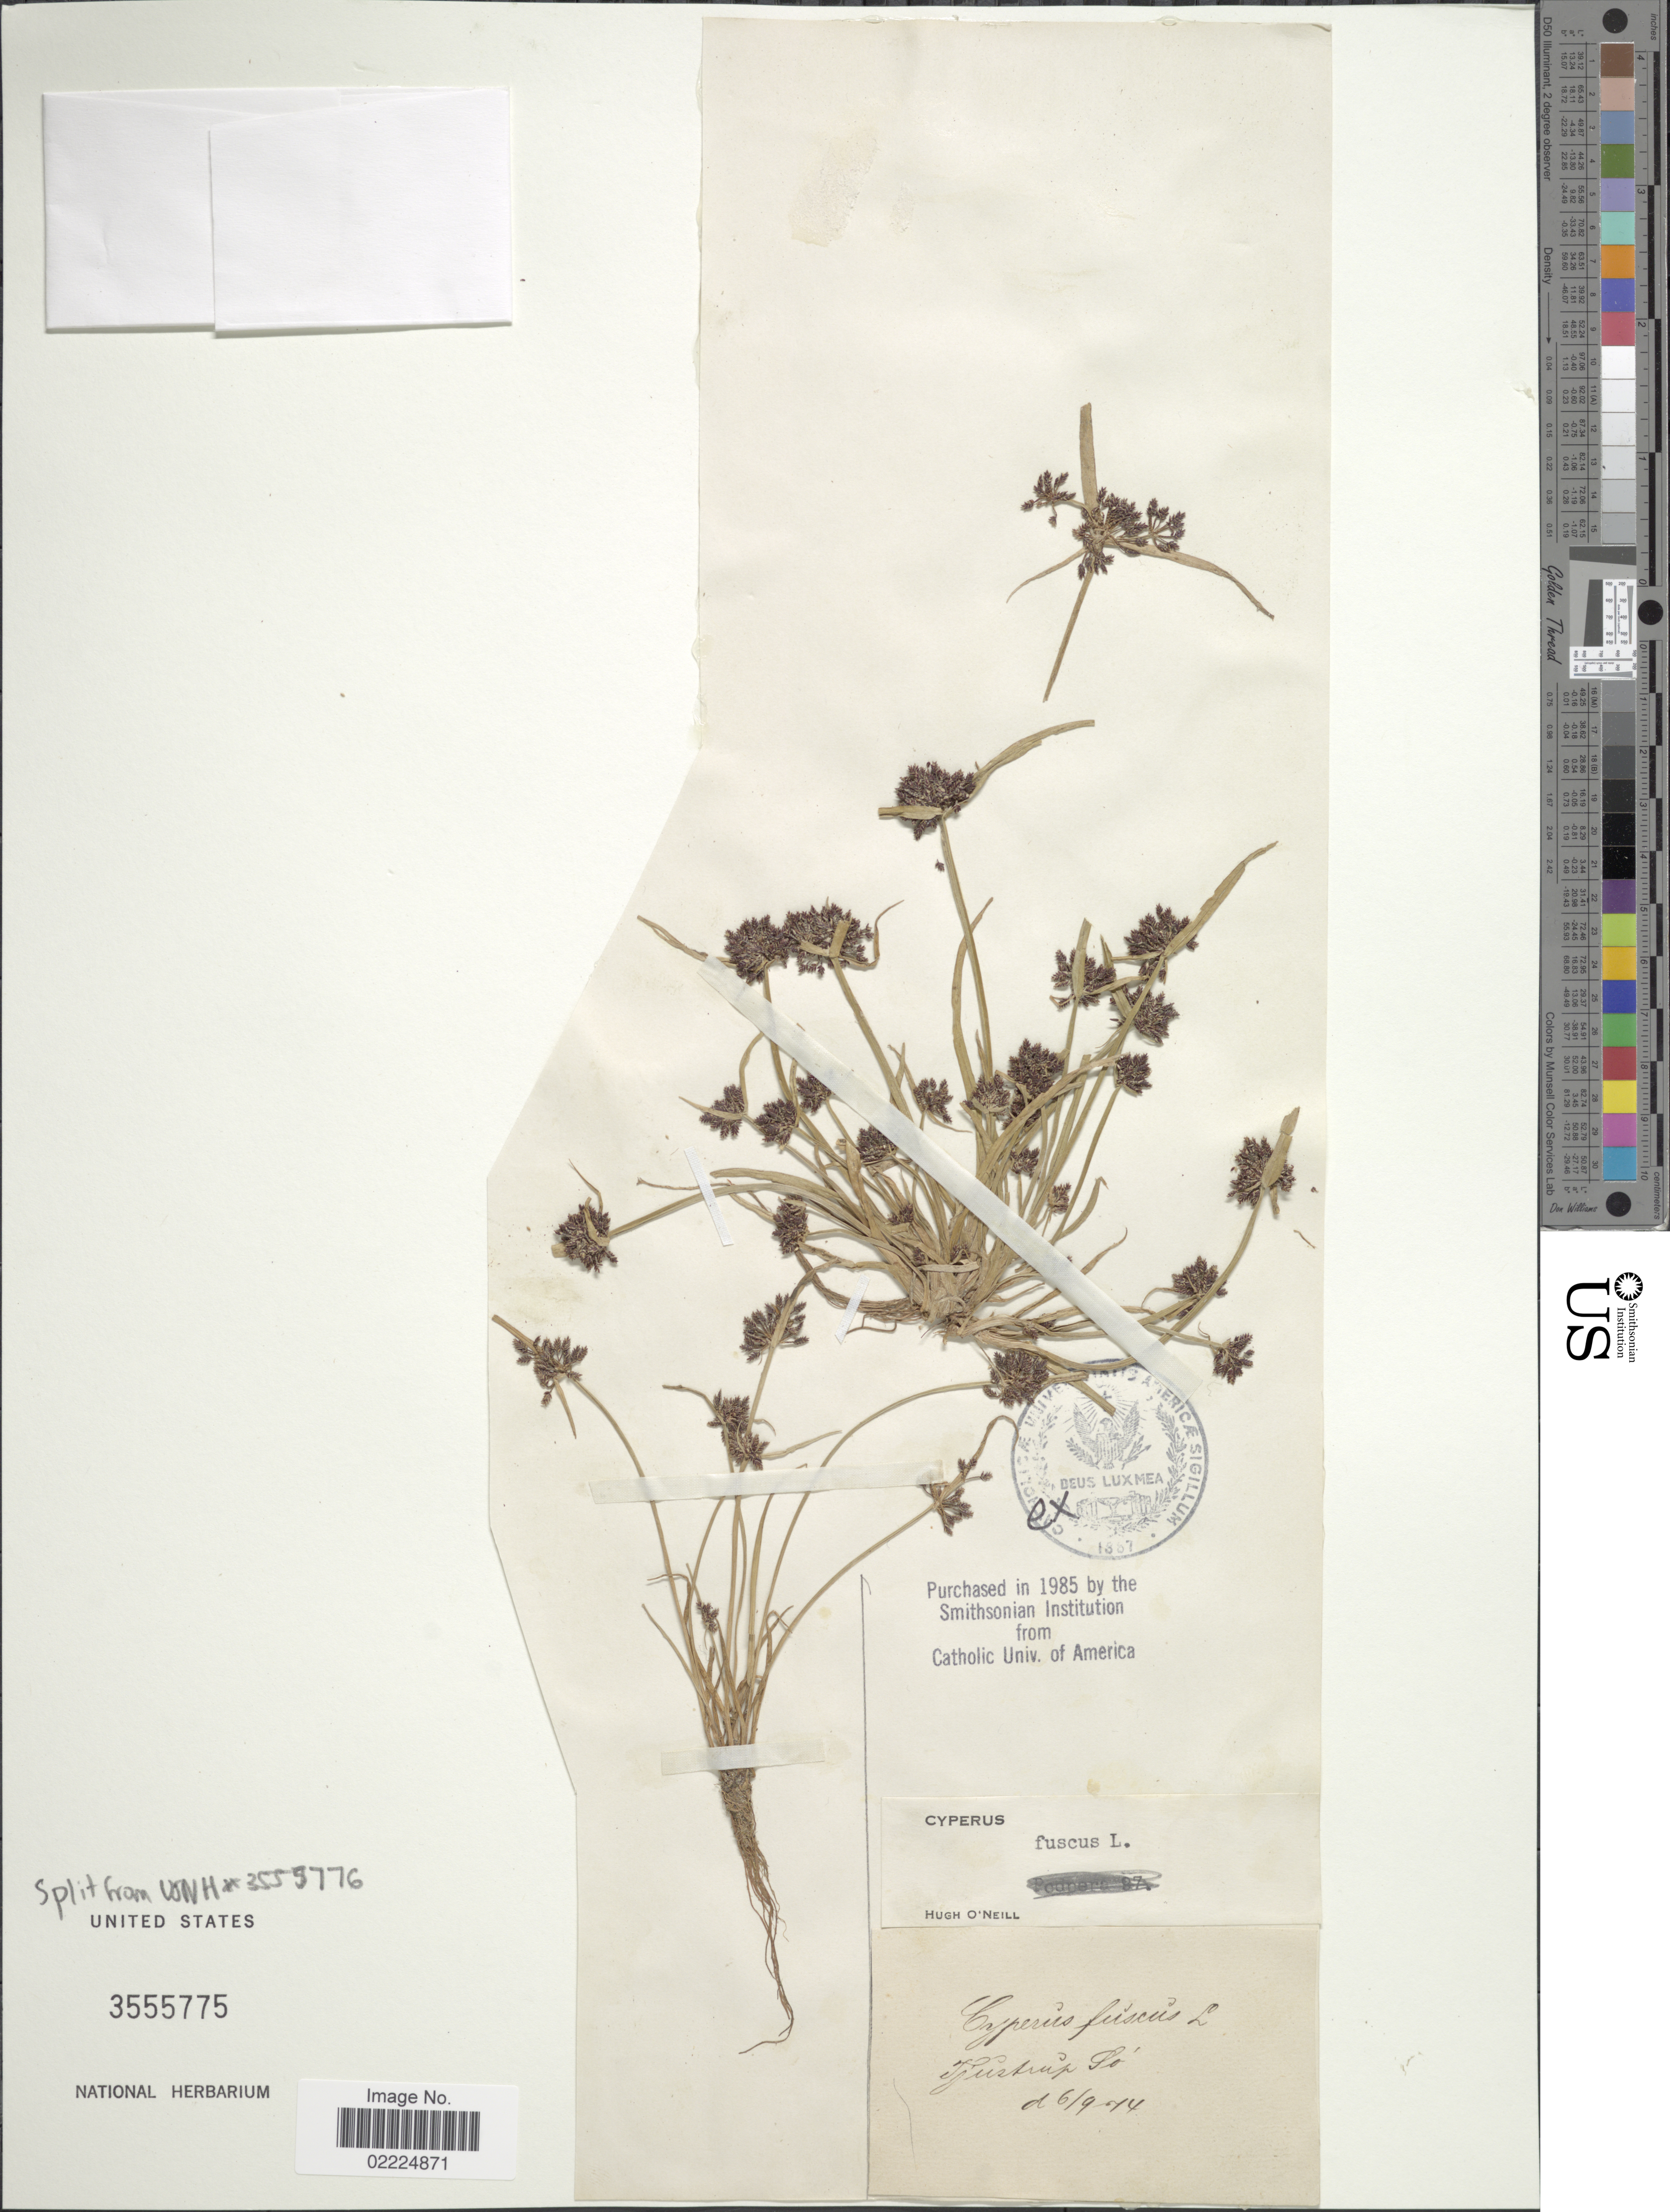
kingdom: Plantae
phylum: Tracheophyta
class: Liliopsida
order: Poales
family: Cyperaceae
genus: Cyperus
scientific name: Cyperus fuscus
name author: L.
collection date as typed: Transcribed d/m/y: 6/9/74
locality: Tjustrup Po [interpreted]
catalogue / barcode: US 3555775